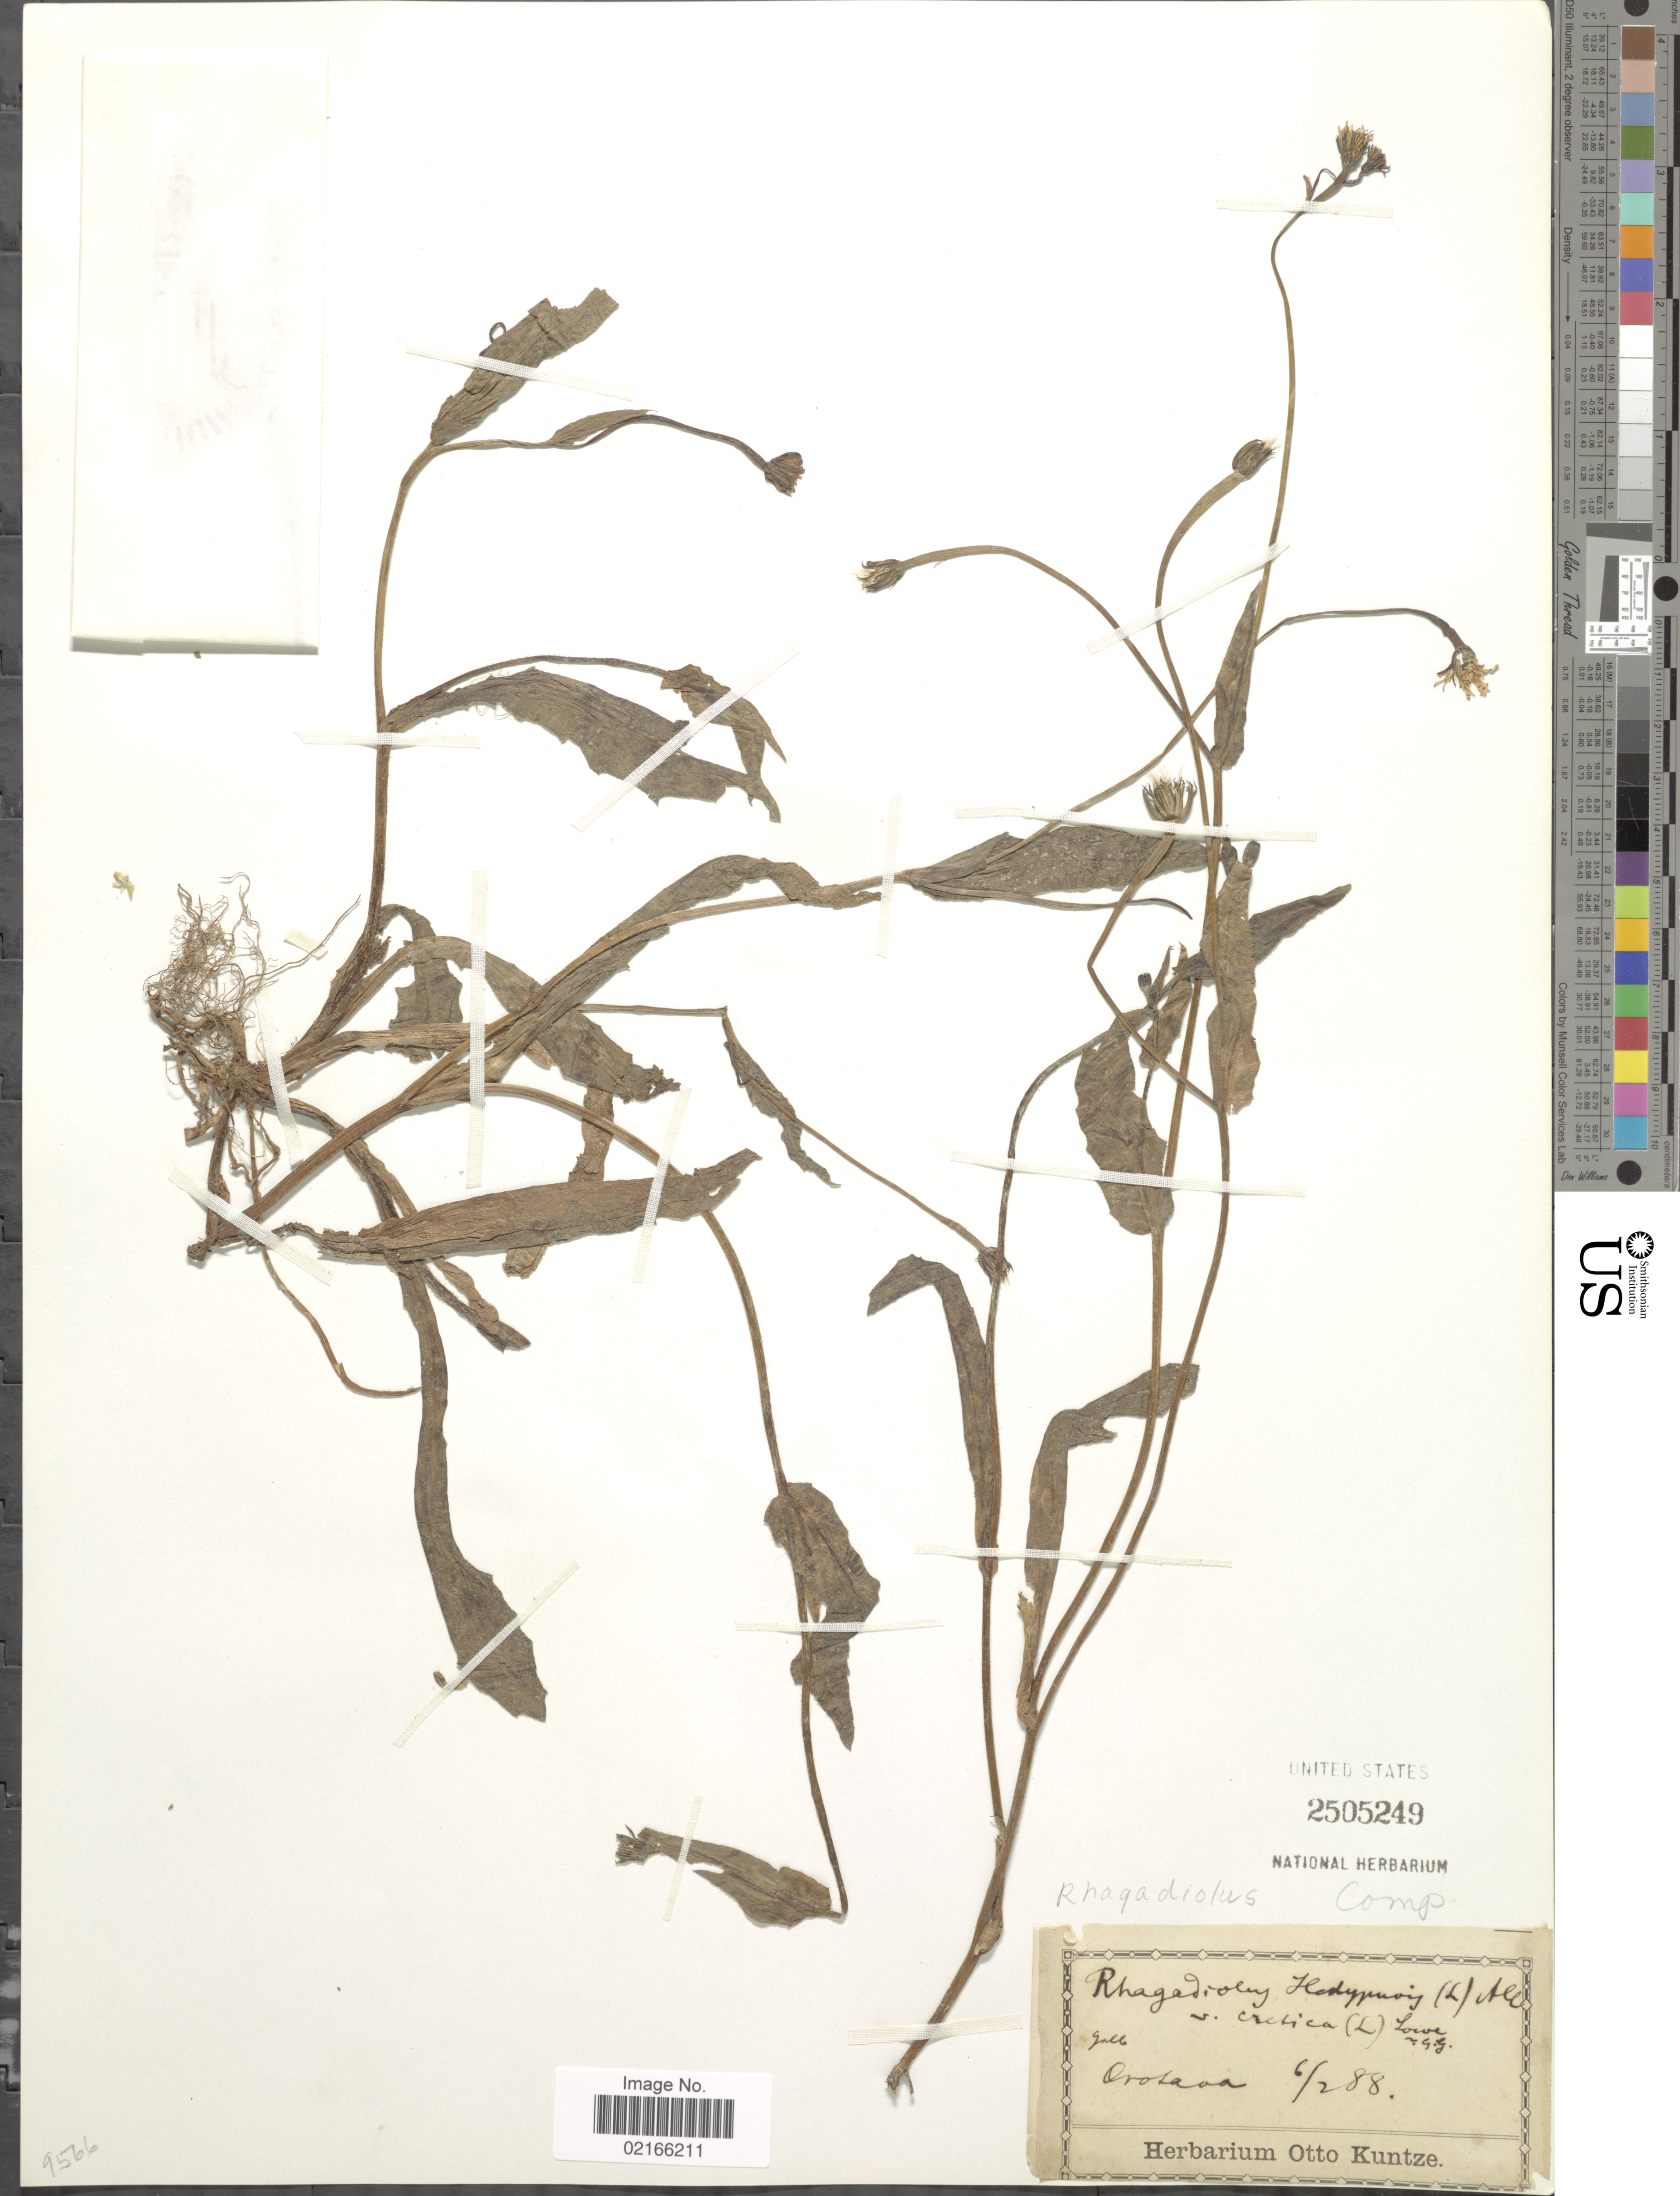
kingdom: Plantae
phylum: Tracheophyta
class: Magnoliopsida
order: Asterales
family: Asteraceae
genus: Hedypnois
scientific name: Hedypnois rhagadioloides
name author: (L.) F.W. Schmidt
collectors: ex herb. Otto Kuntze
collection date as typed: Transcribed d/m/y: 6/2/88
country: Spain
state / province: Canarias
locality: Orotava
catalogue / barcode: US 2505249